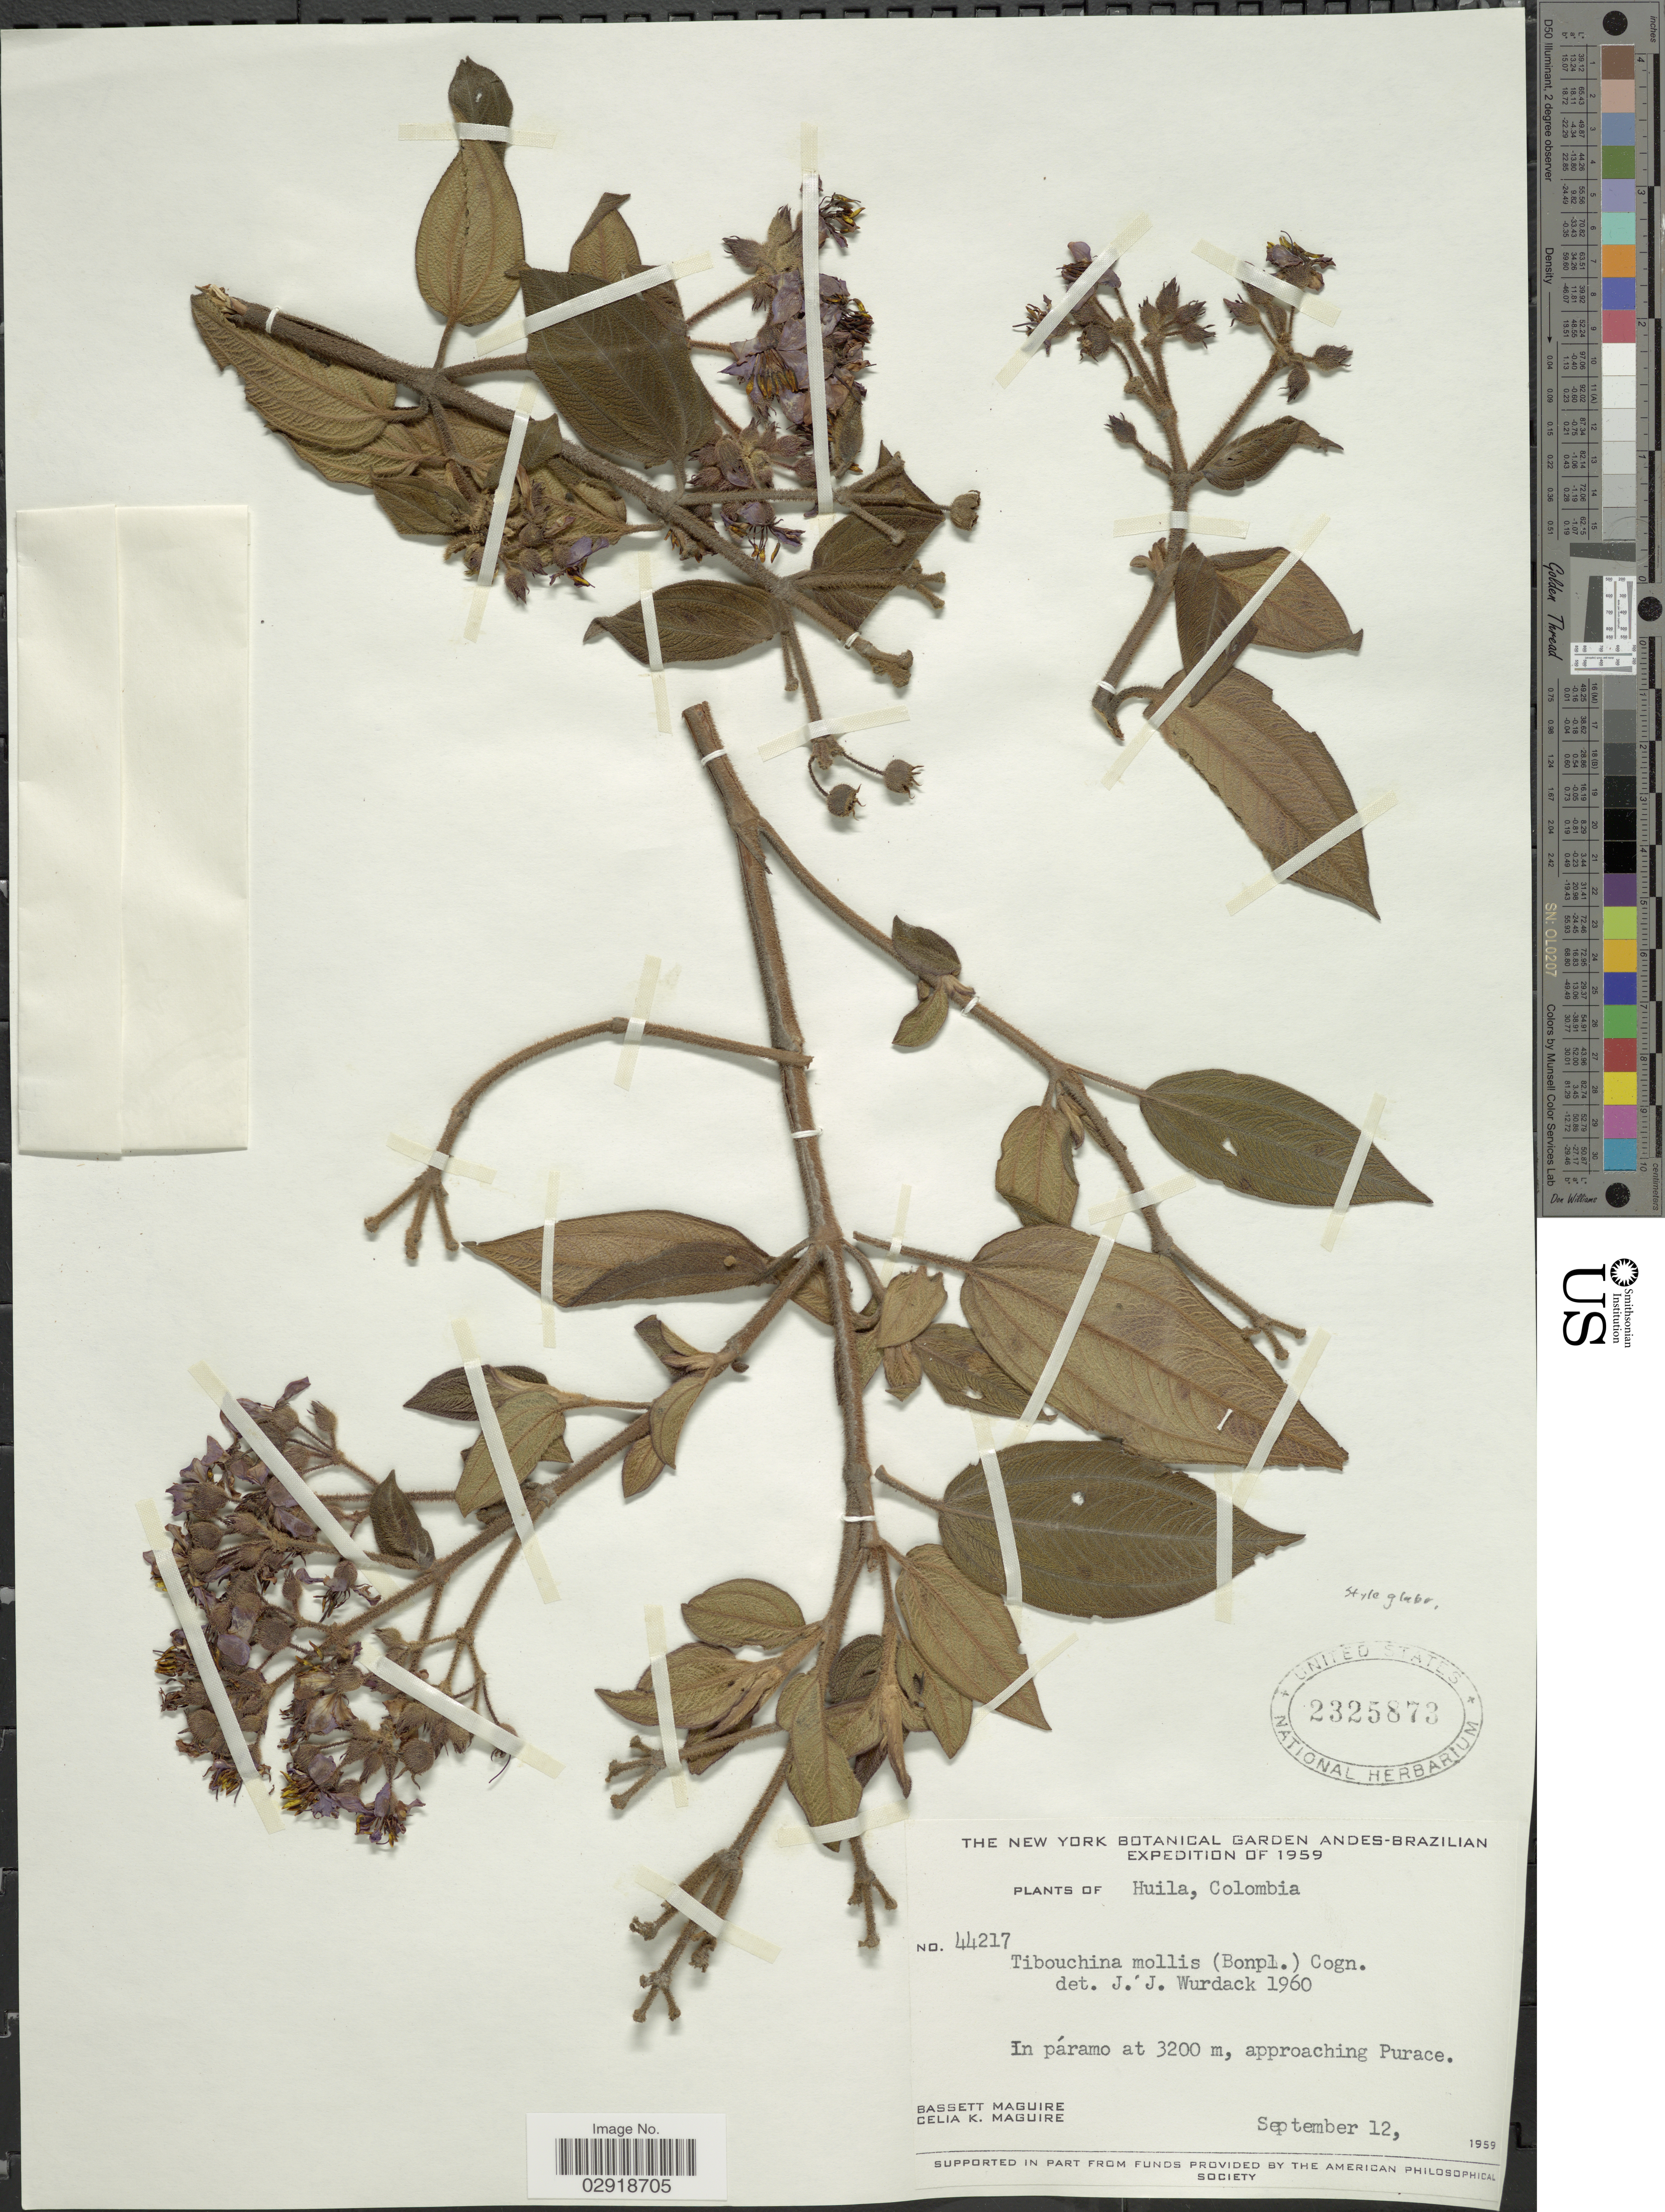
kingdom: Plantae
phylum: Tracheophyta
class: Magnoliopsida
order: Myrtales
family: Melastomataceae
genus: Chaetogastra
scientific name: Chaetogastra mollis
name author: (Bonpl.) DC.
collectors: B. Maguire & C. K. Maguire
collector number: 44217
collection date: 1959-09-12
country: Colombia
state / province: Huila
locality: In páramo, approaching Purace.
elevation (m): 3200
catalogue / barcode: US 2325873